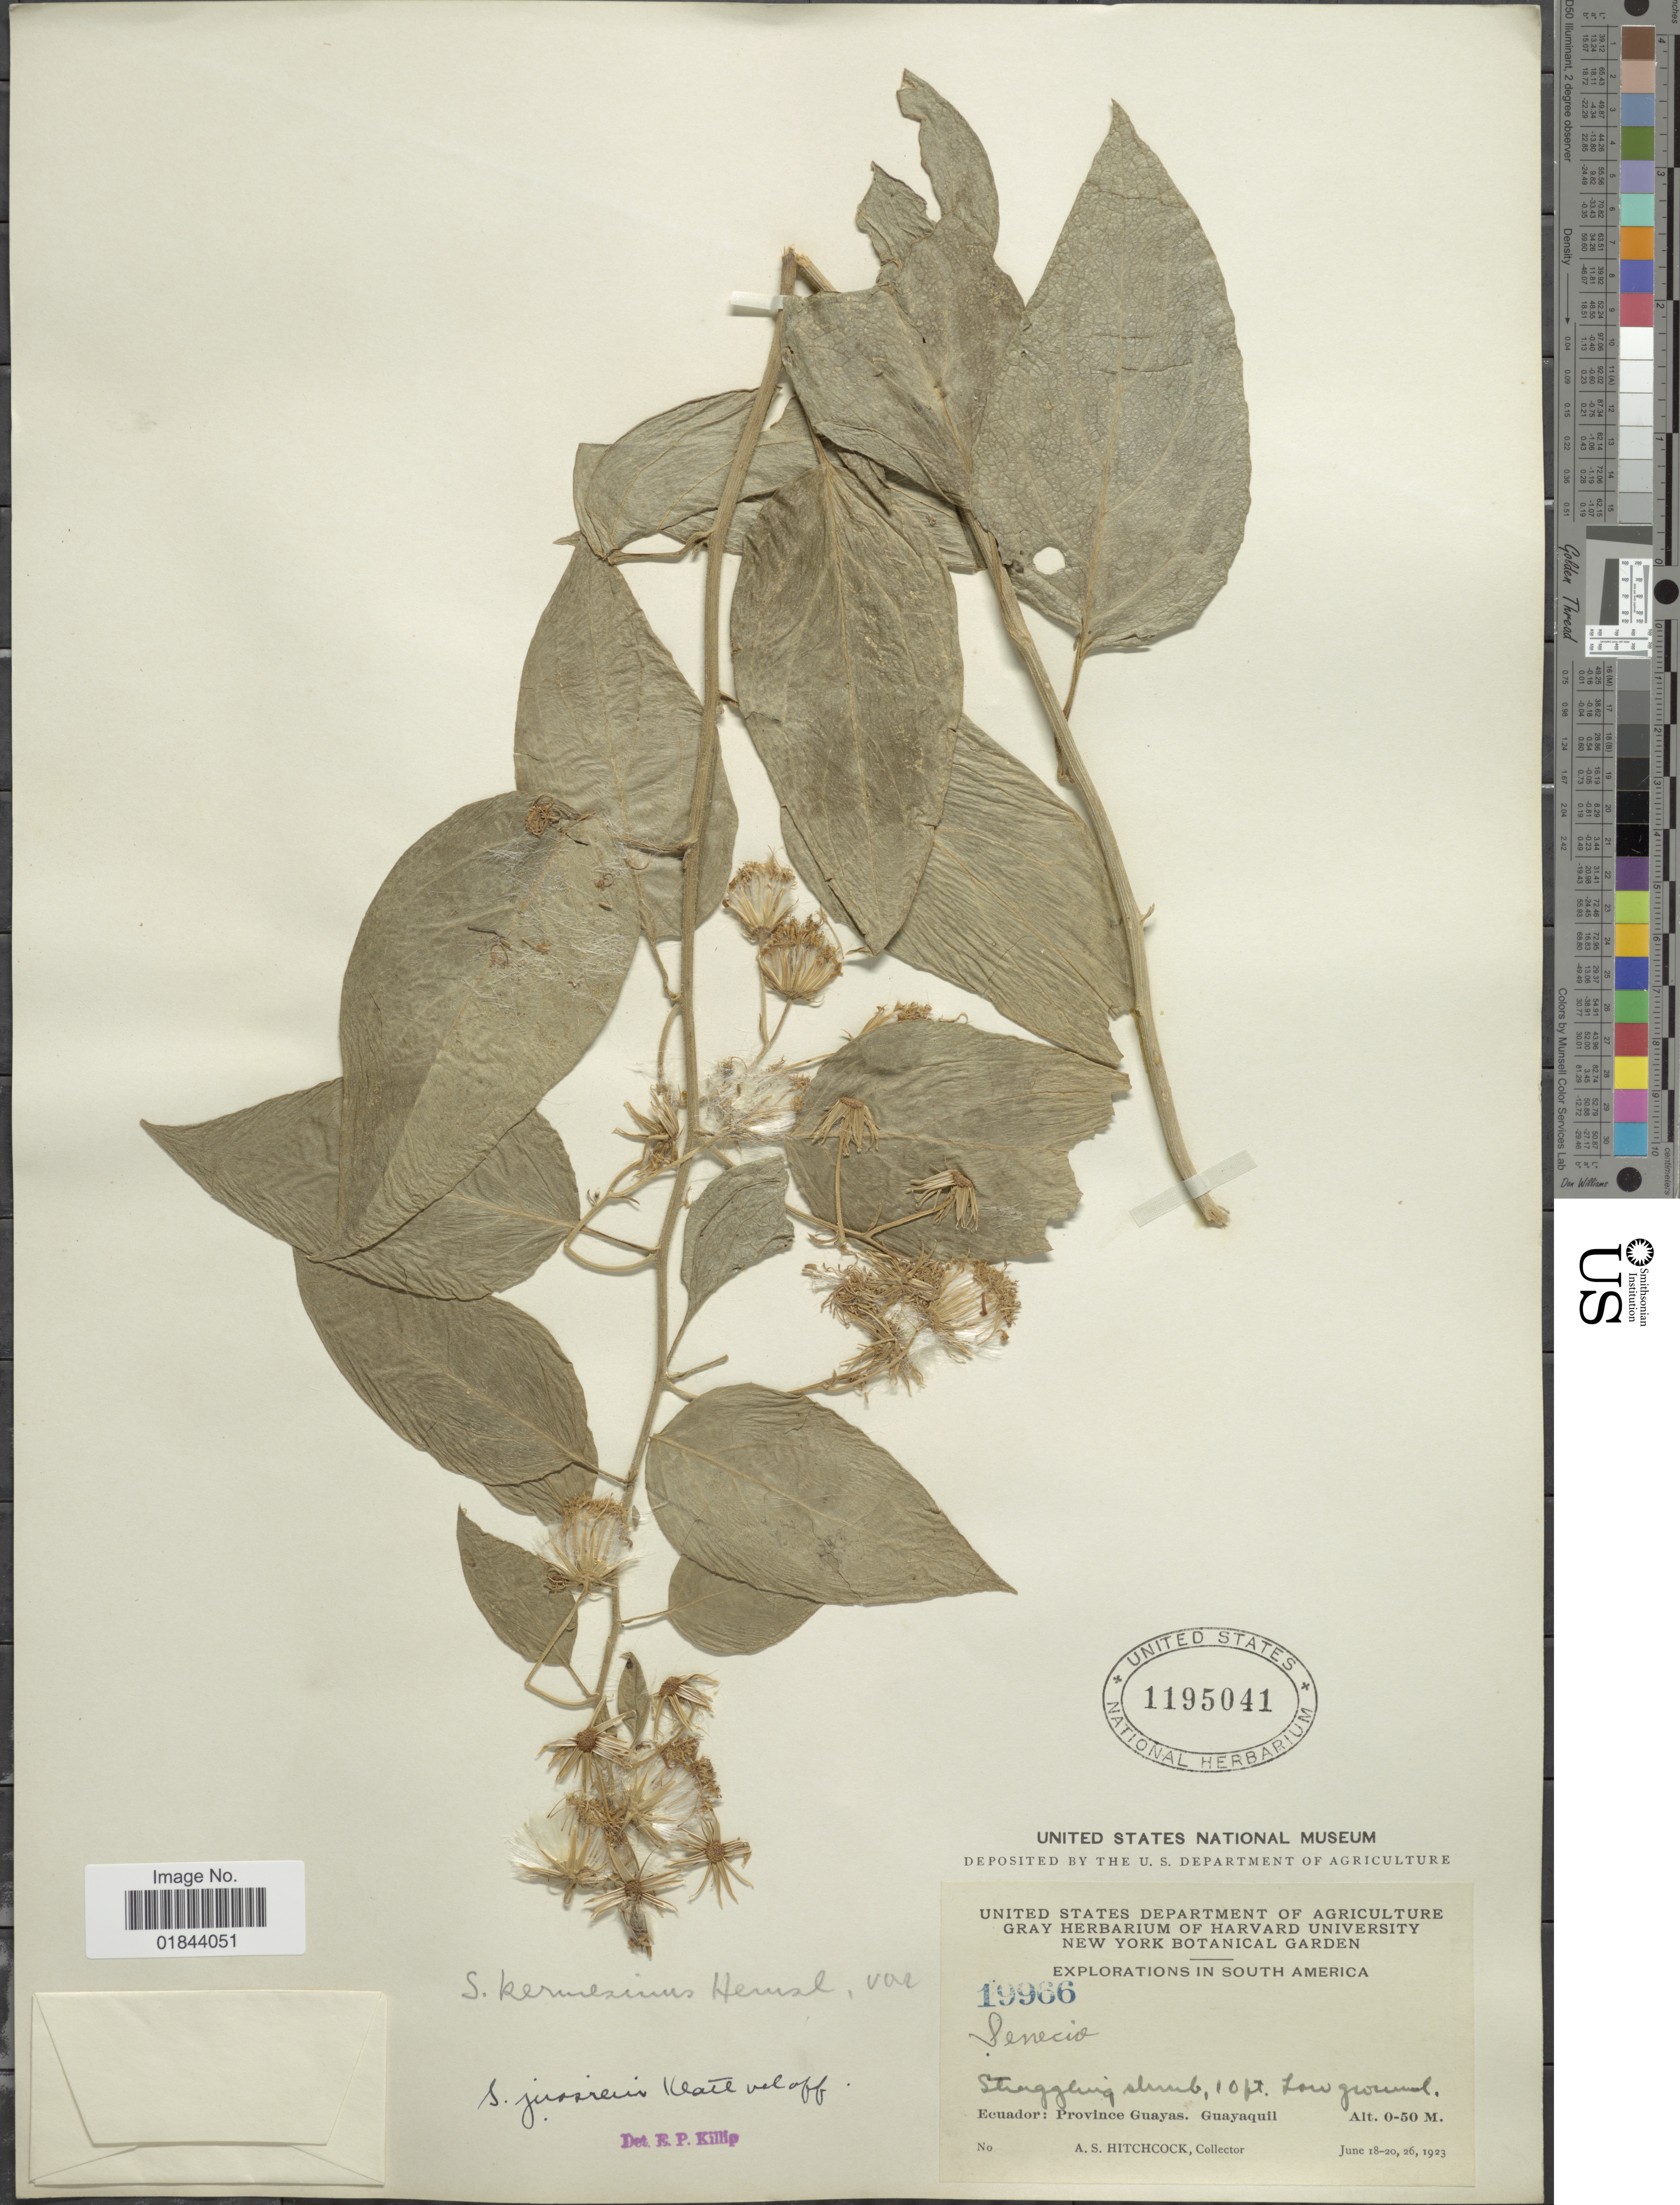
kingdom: Plantae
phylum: Tracheophyta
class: Magnoliopsida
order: Asterales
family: Asteraceae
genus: Pseudogynoxys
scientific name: Pseudogynoxys scabra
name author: (Benth.) Cuatrec.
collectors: A. S. Hitchcock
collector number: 19966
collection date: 1923-06-18/1923-06-26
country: Ecuador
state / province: Guayas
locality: Guayaquil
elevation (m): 0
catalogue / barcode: US 1195041